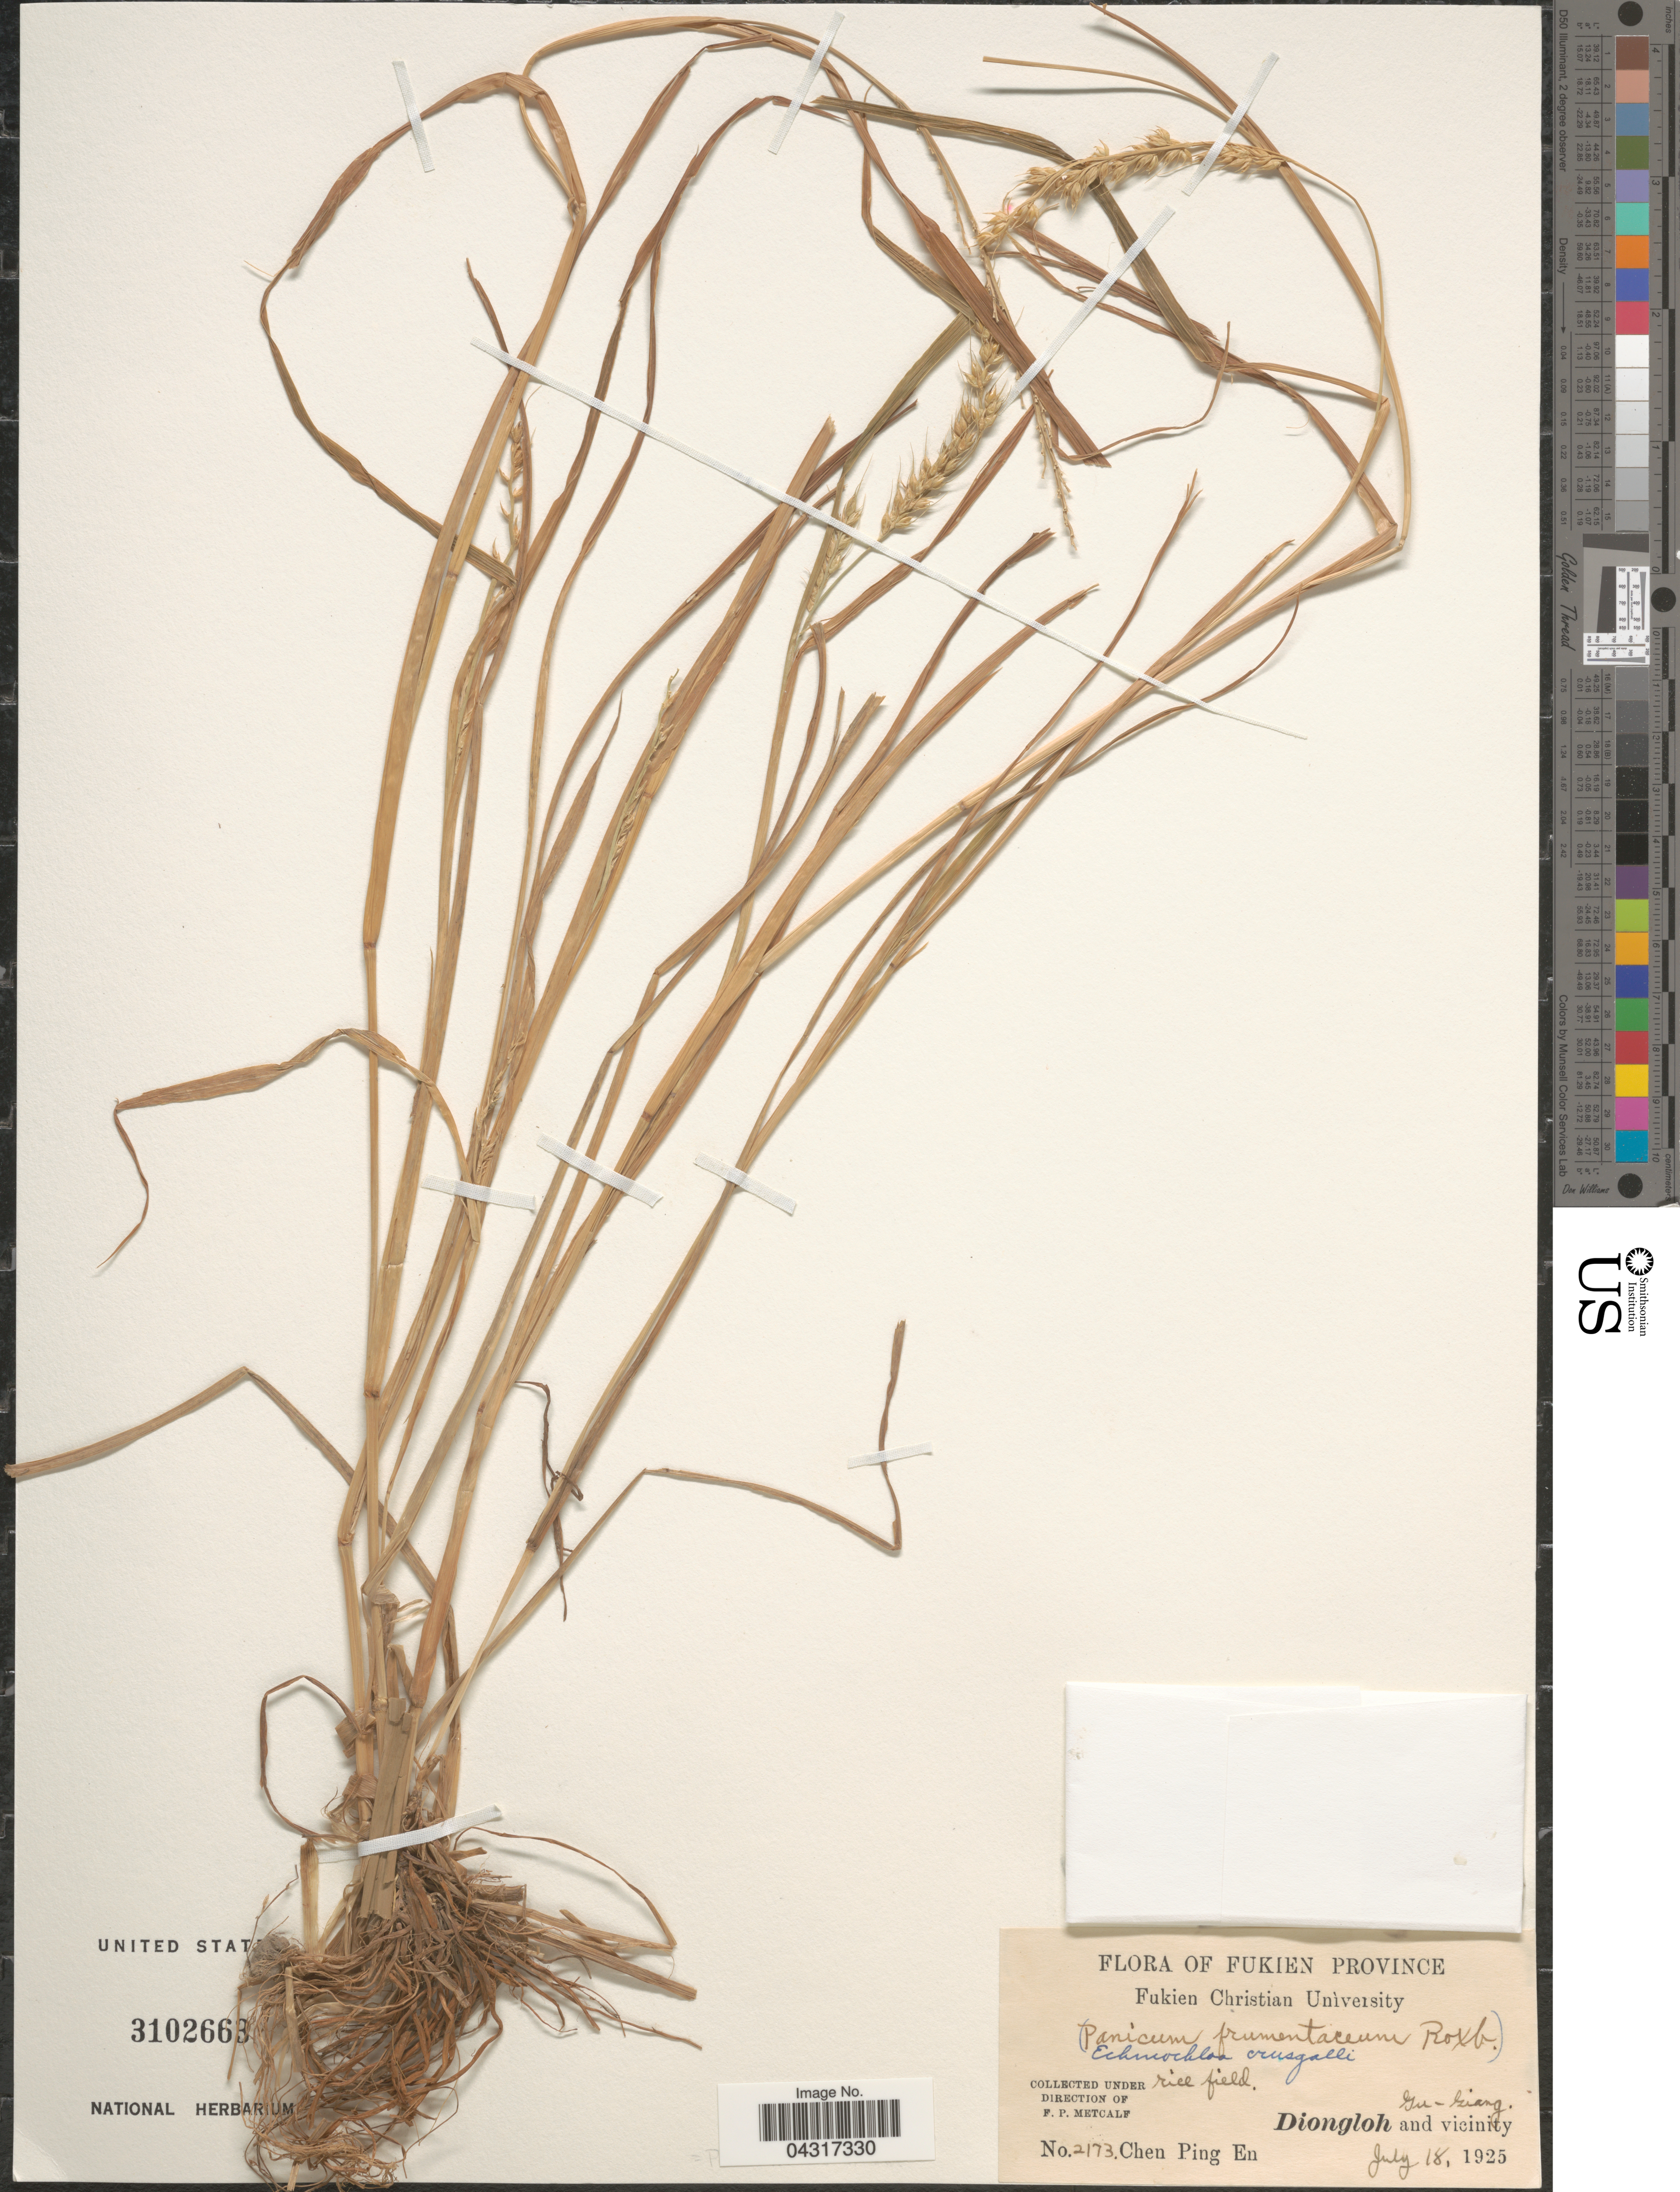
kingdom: Plantae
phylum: Tracheophyta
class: Liliopsida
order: Poales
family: Poaceae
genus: Echinochloa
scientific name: Echinochloa crus-galli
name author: (L.) P. Beauv.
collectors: C. Ping En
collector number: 2173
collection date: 1925-07-18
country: China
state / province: Fujian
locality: Fukien Province. Rice field. Diongloh and vicinity. Gu-Giang.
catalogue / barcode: US 3102663